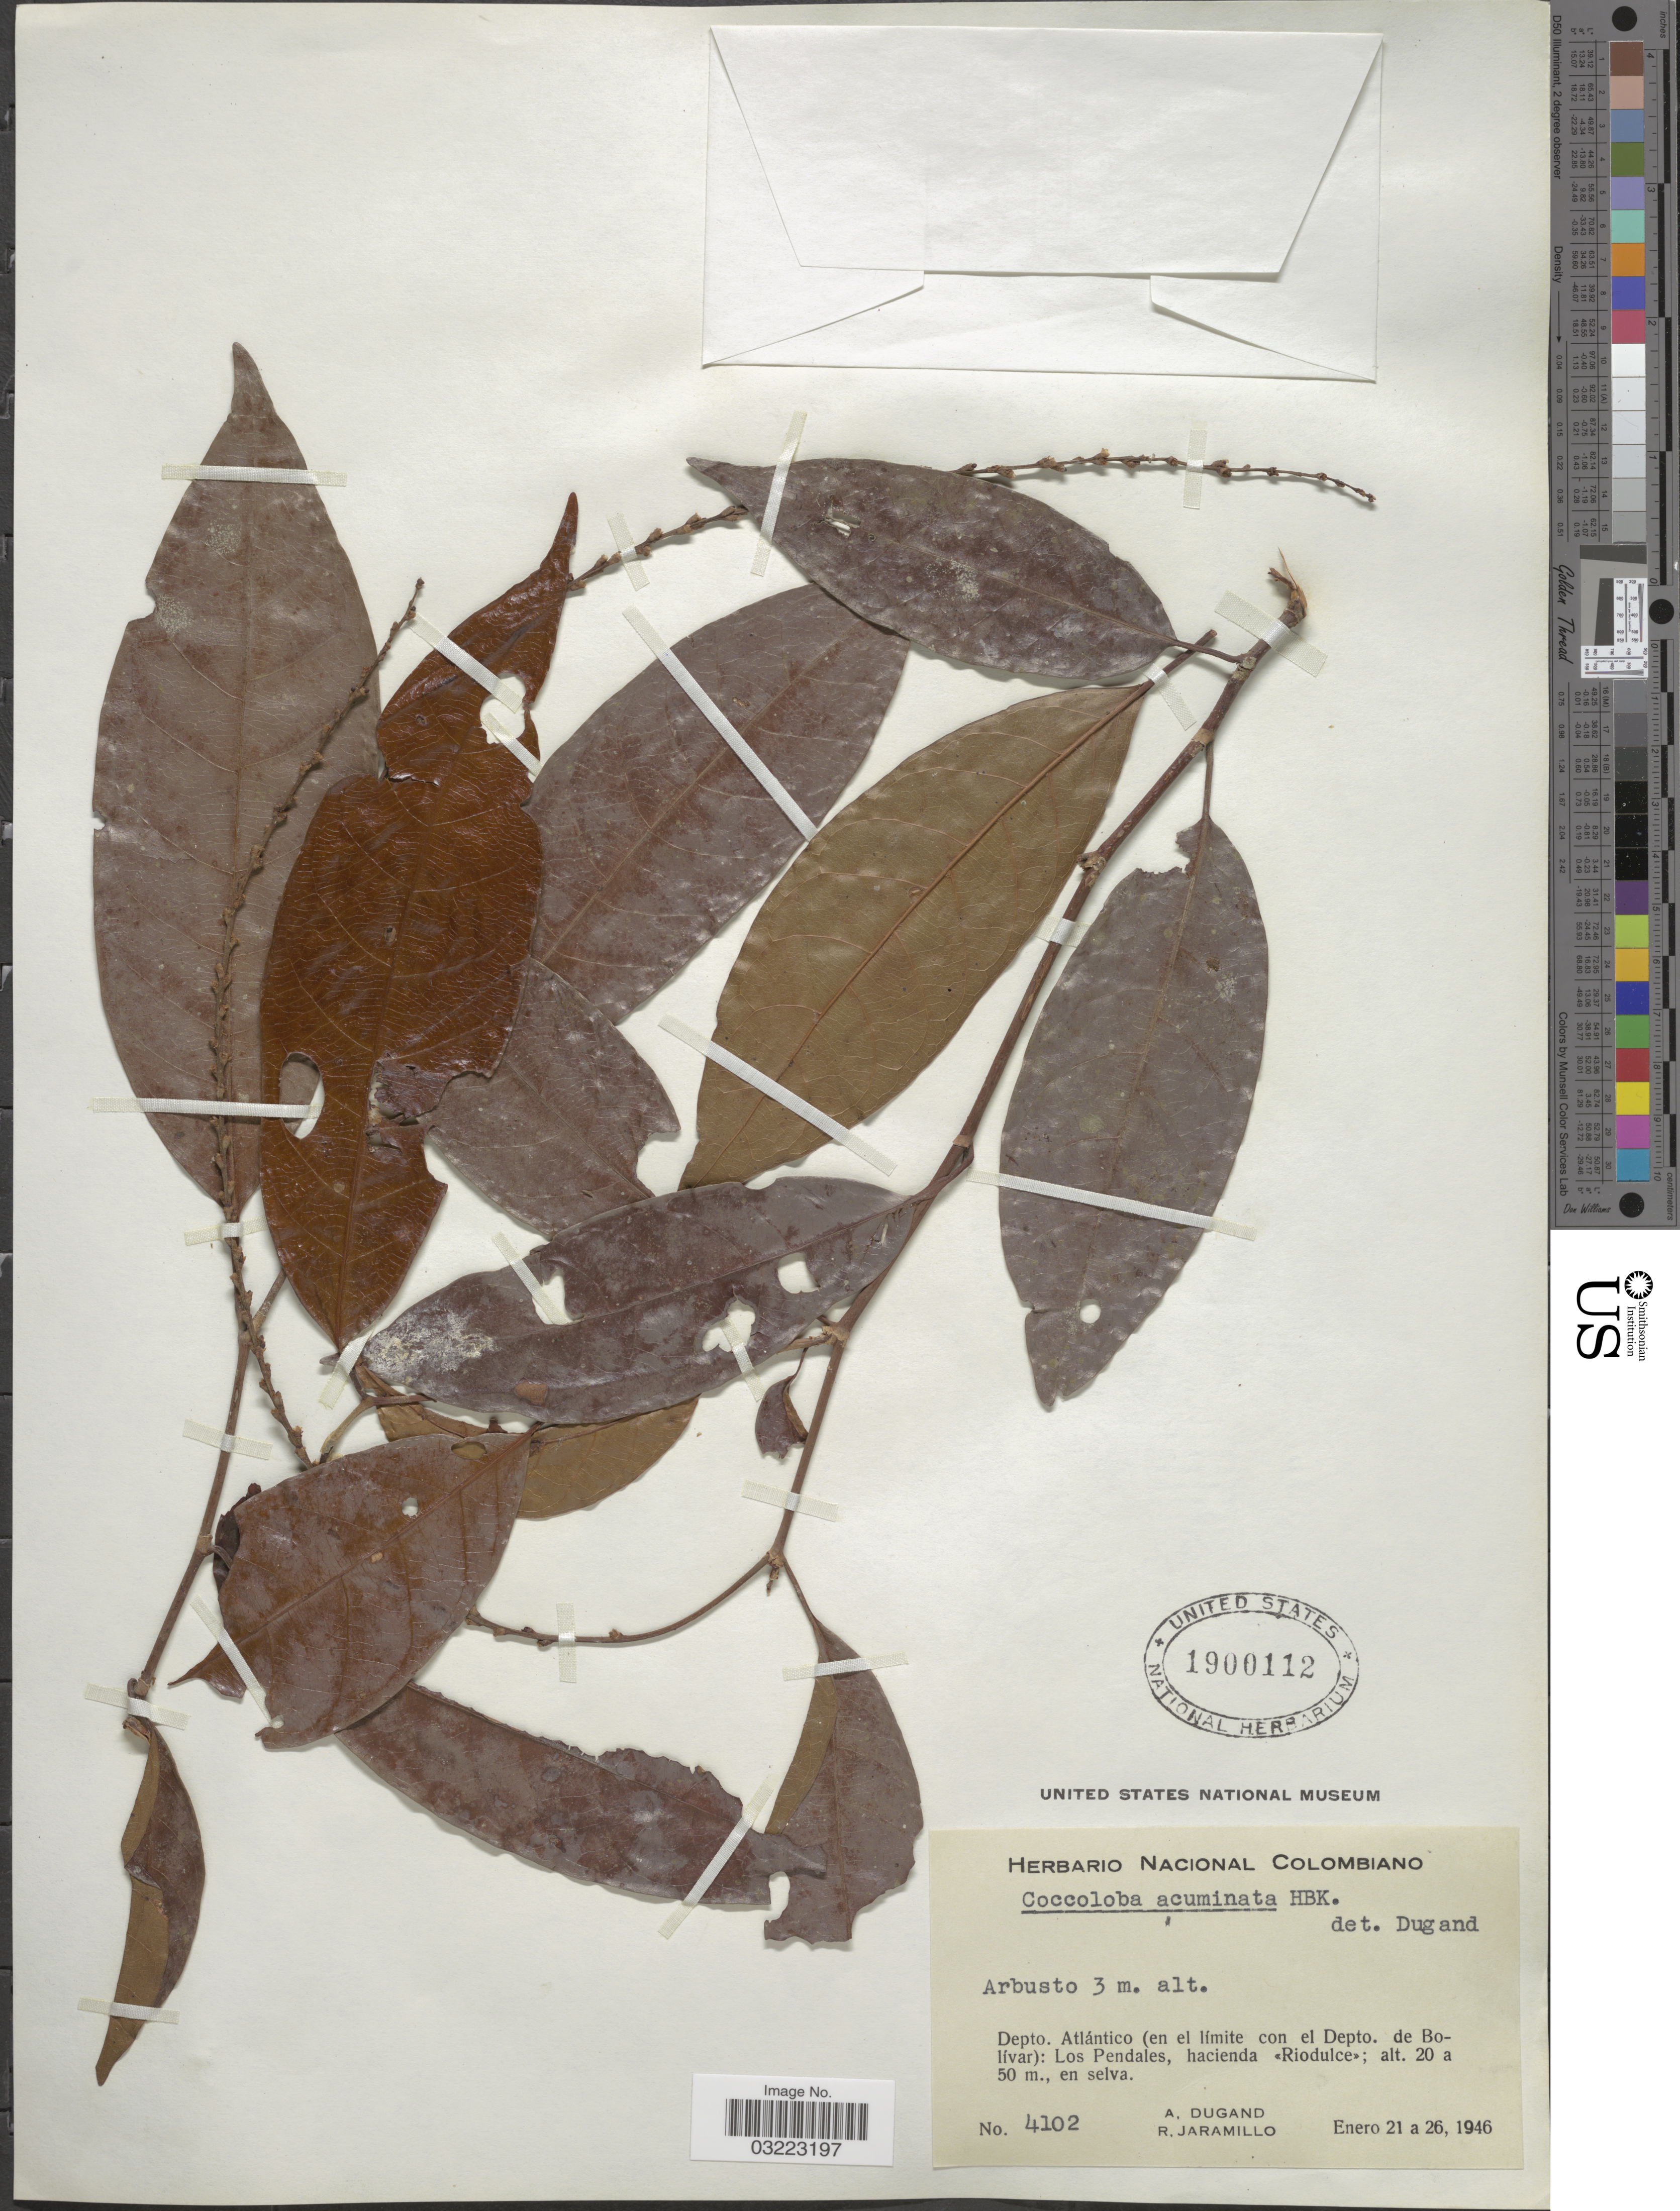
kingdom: Plantae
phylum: Tracheophyta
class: Magnoliopsida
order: Caryophyllales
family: Polygonaceae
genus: Coccoloba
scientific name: Coccoloba acuminata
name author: Kunth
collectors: A. Dugand & R. Jaramillo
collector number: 4102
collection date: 1946-01-21/1946-01-26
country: Colombia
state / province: Atlántico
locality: Depto. Atlántico (en el límite con el Depto. de Bolívar): Los Pendales, hacienda Riodulce.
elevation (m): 20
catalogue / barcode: US 1900112